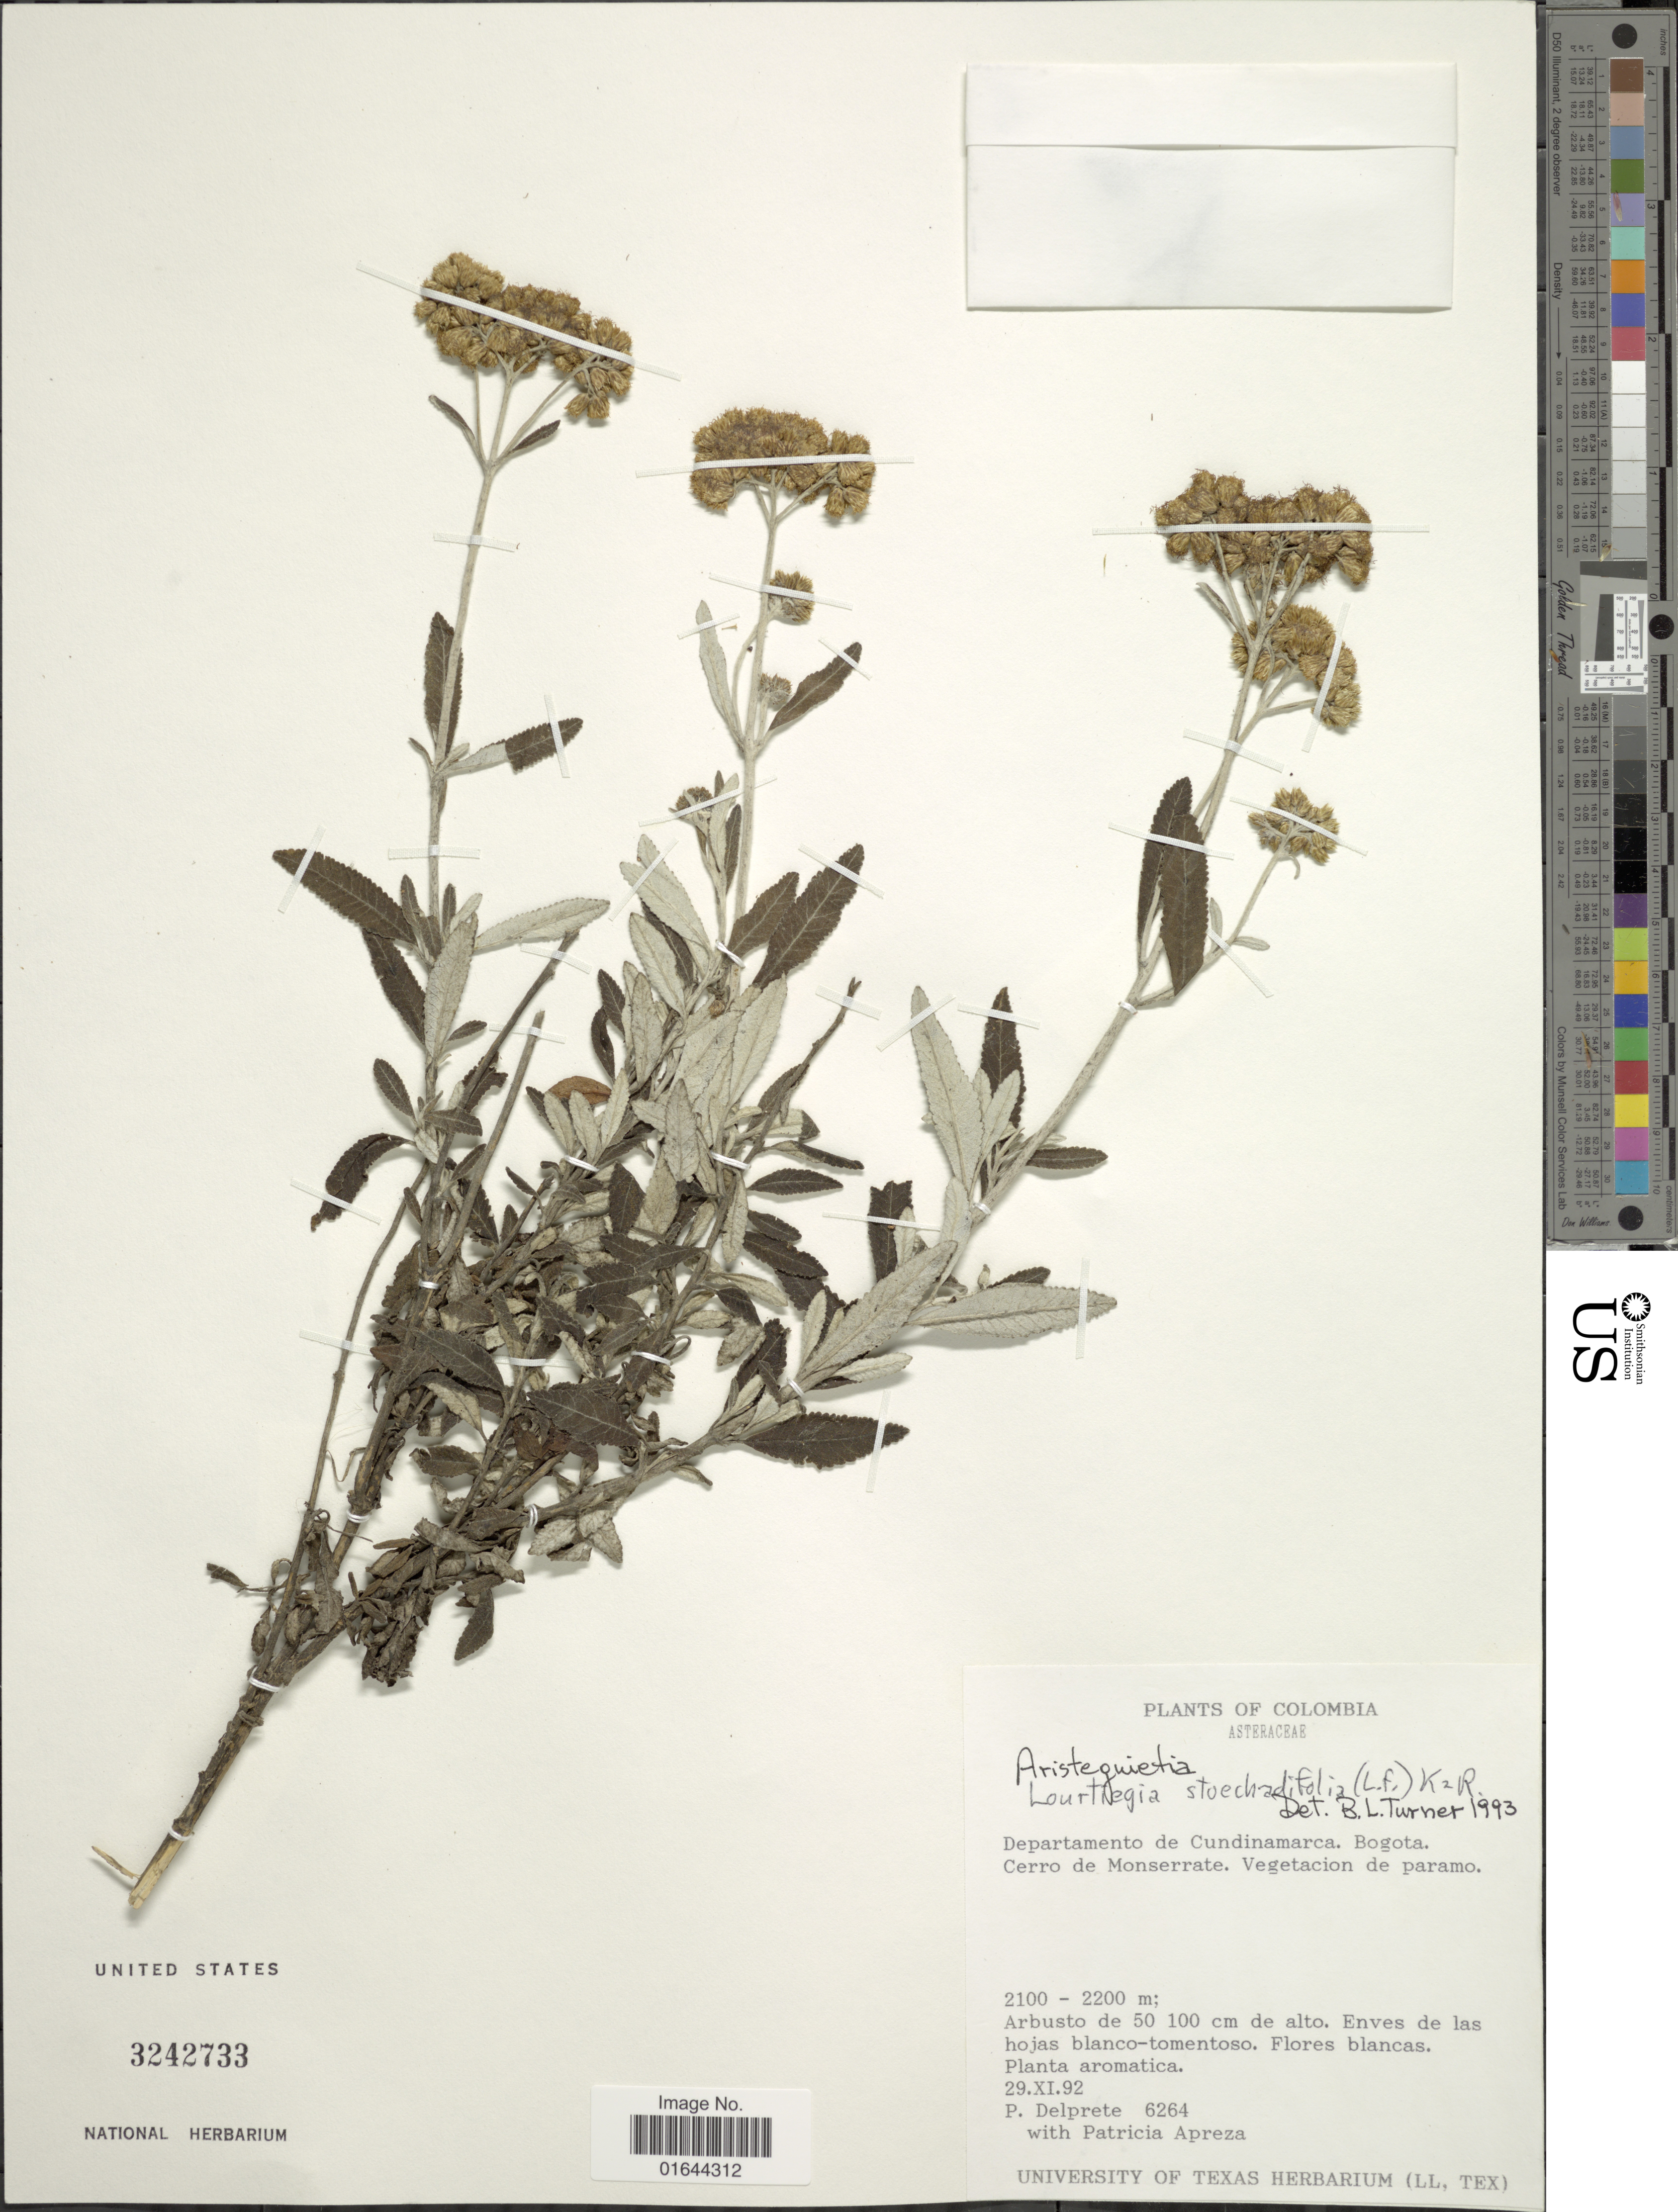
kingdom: Plantae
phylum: Tracheophyta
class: Magnoliopsida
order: Asterales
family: Asteraceae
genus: Lourteigia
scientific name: Lourteigia stoechadifolia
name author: (L. f.) R.M. King & H. Rob.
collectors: P. G. Delprete & P. Apreza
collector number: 6264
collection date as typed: Transcribed d/m/y: 29/11/92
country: Colombia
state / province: Cundinamarca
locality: Departamento de Cundinamarca. Bogota. Cerro de Monserrate.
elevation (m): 2100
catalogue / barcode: US 3242733